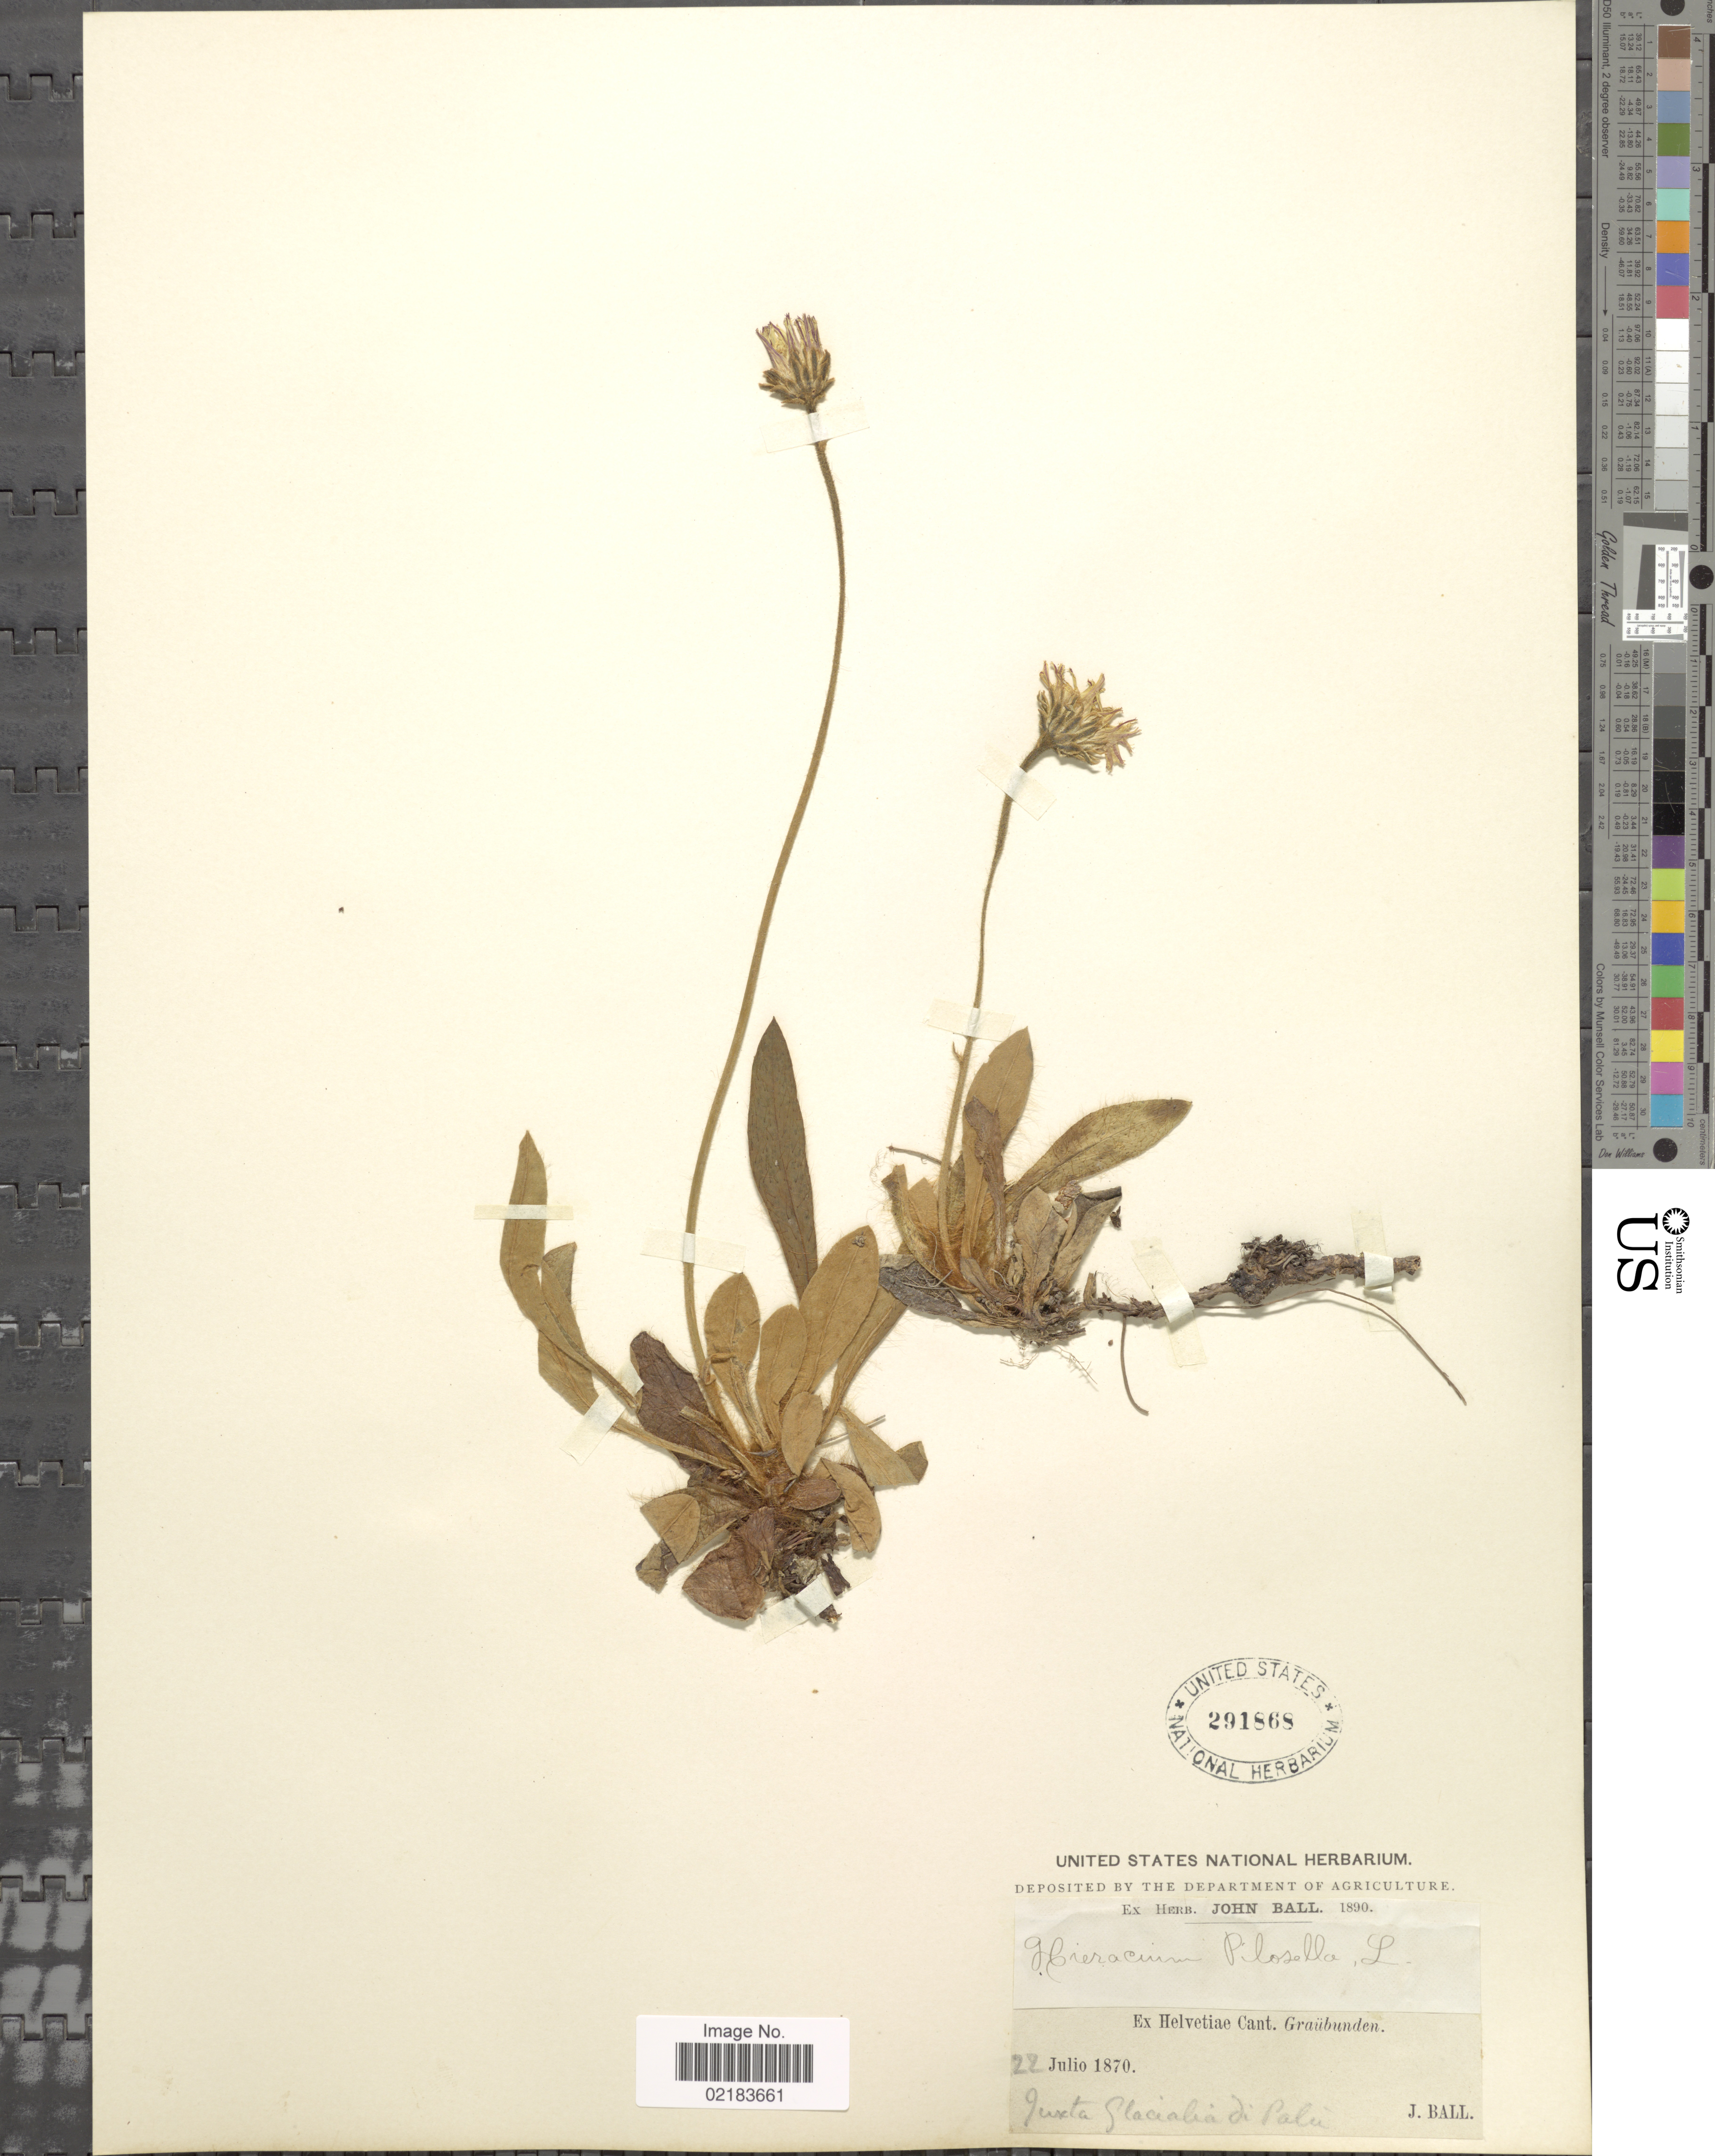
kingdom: Plantae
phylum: Tracheophyta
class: Magnoliopsida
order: Asterales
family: Asteraceae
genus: Pilosella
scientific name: Pilosella officinarum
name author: Vaill.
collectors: J. Ball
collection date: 1870-07-22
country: Switzerland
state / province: Graubunden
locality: Helvetiae Cant. Graübunden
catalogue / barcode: US 291868